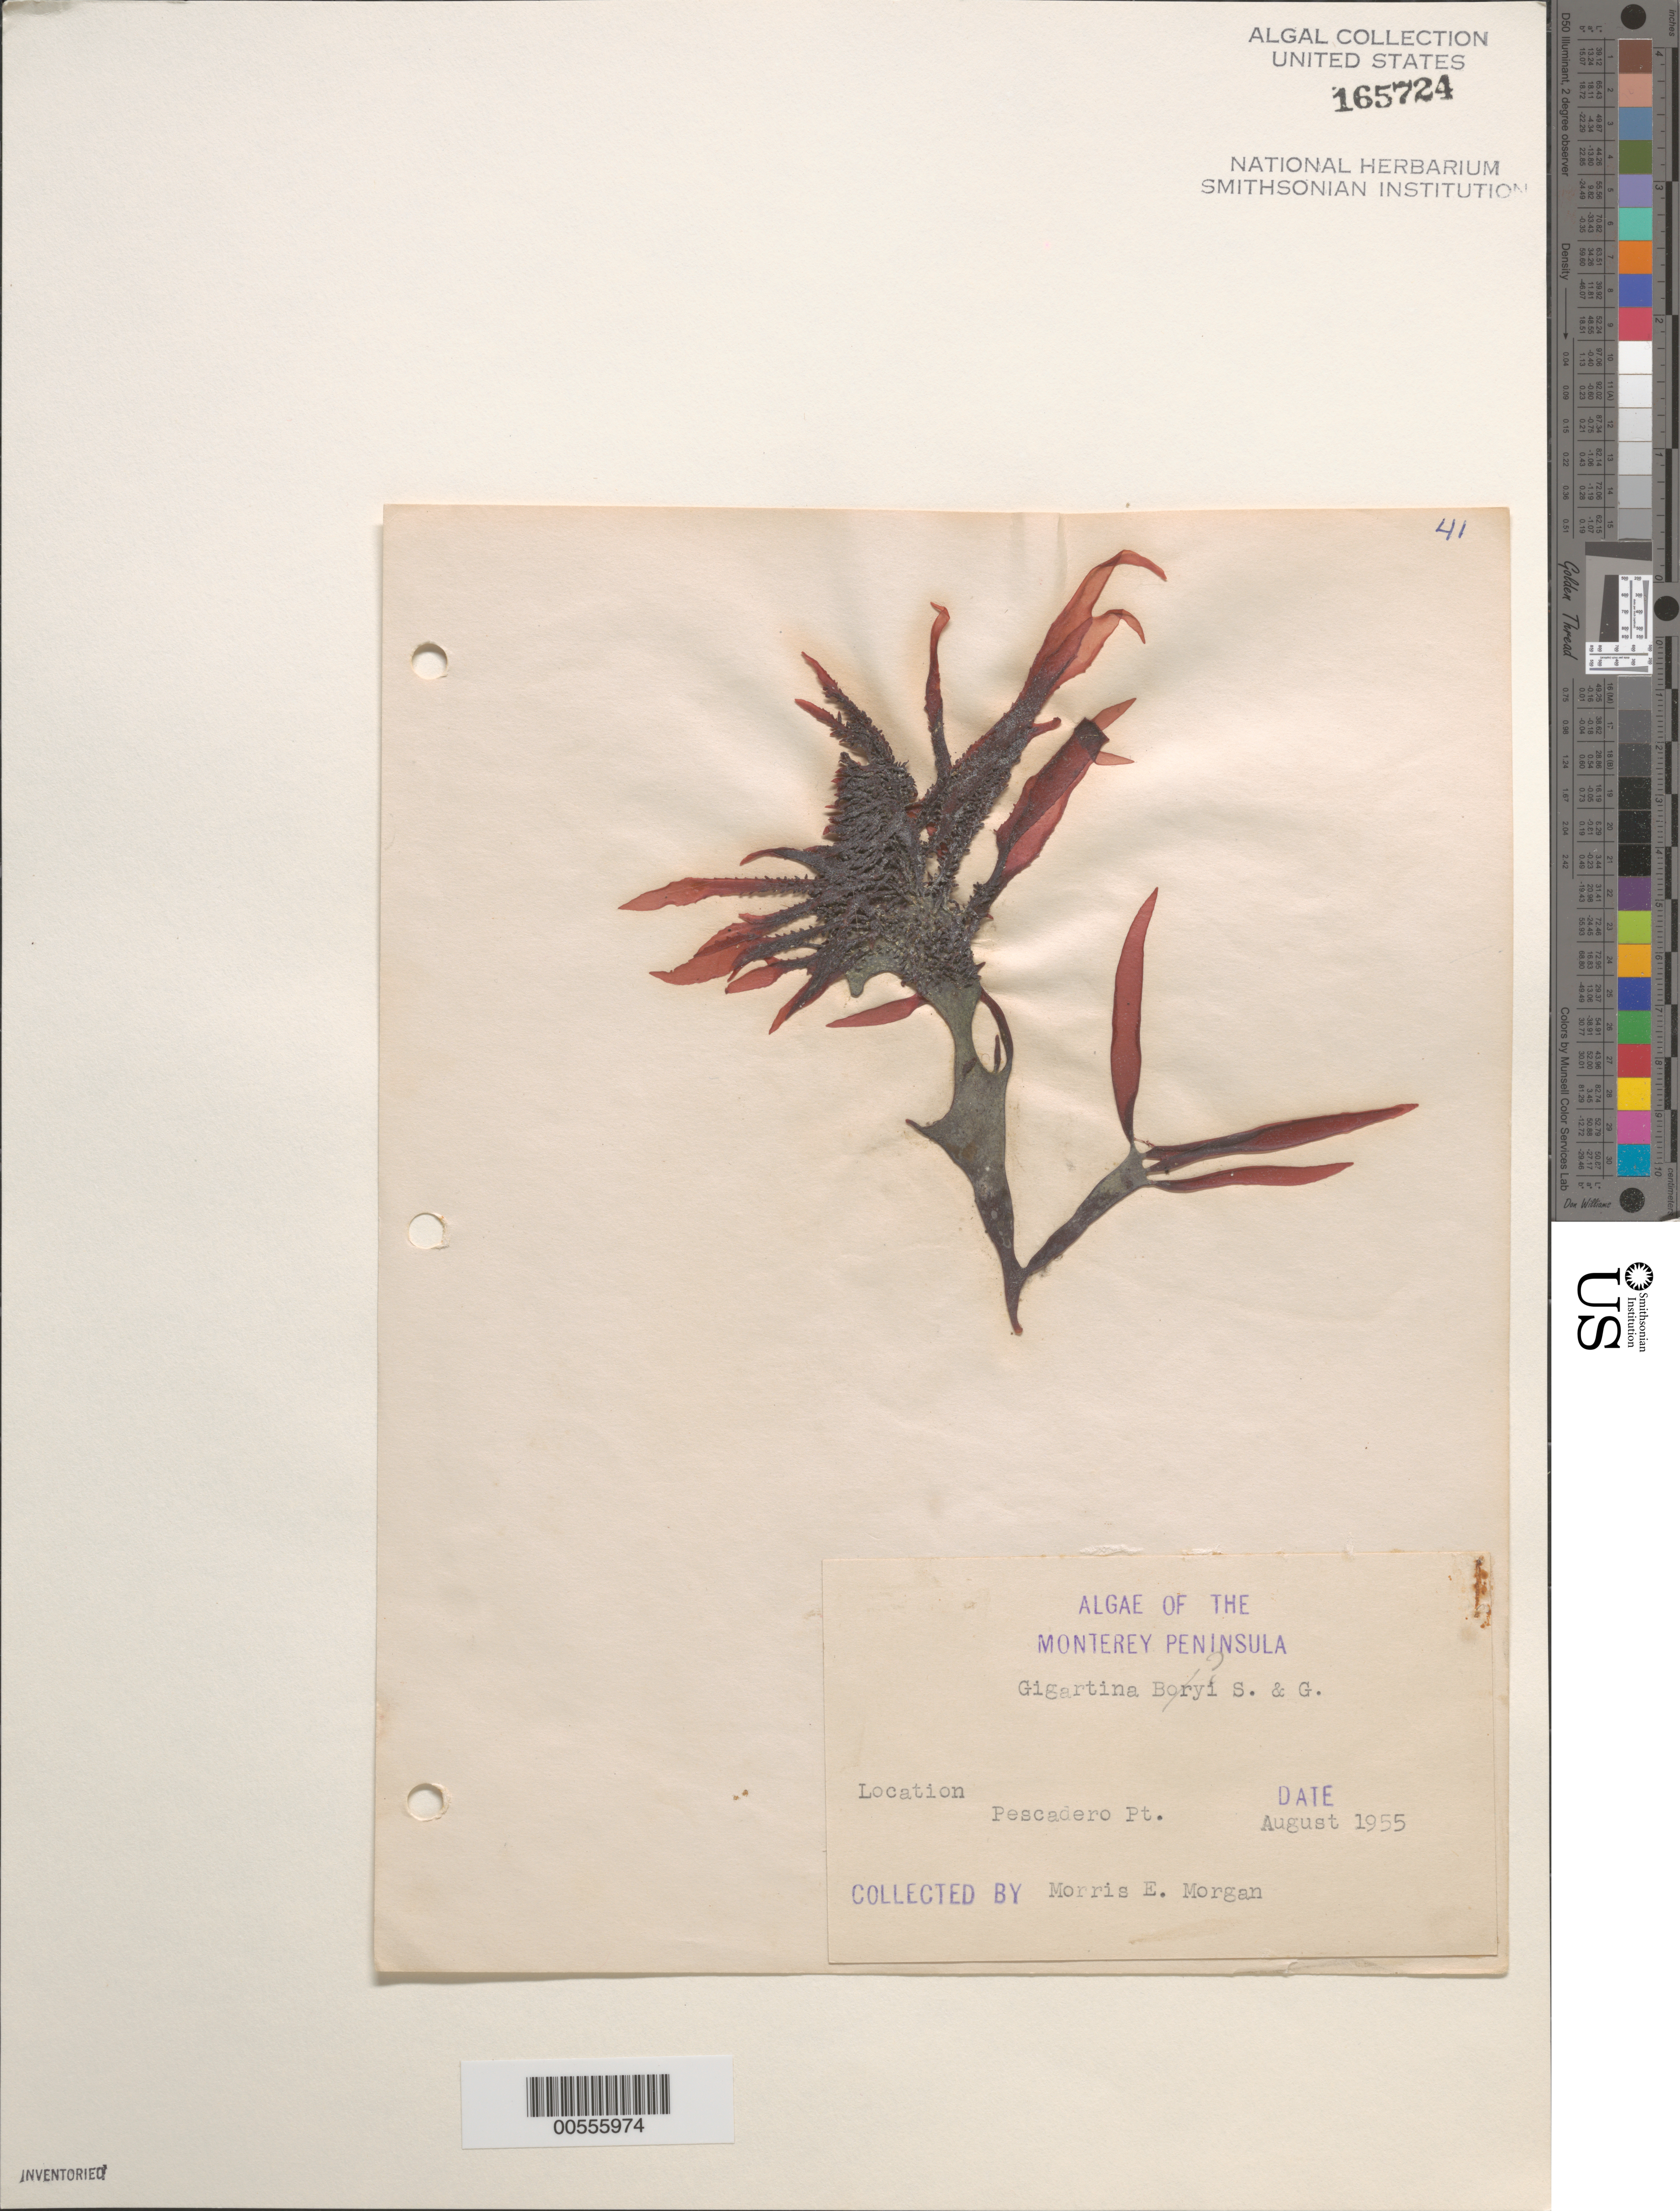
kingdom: Plantae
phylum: Rhodophyta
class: Florideophyceae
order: Gigartinales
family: Gigartinaceae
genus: Chondracanthus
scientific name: Chondracanthus harveyanus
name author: (Kütz.) Guiry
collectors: M. Morgan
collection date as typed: Aug 1955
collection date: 1955-08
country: United States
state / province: California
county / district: Monterey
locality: Pescadero Point, Monterey Peninsula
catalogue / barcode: US 165724